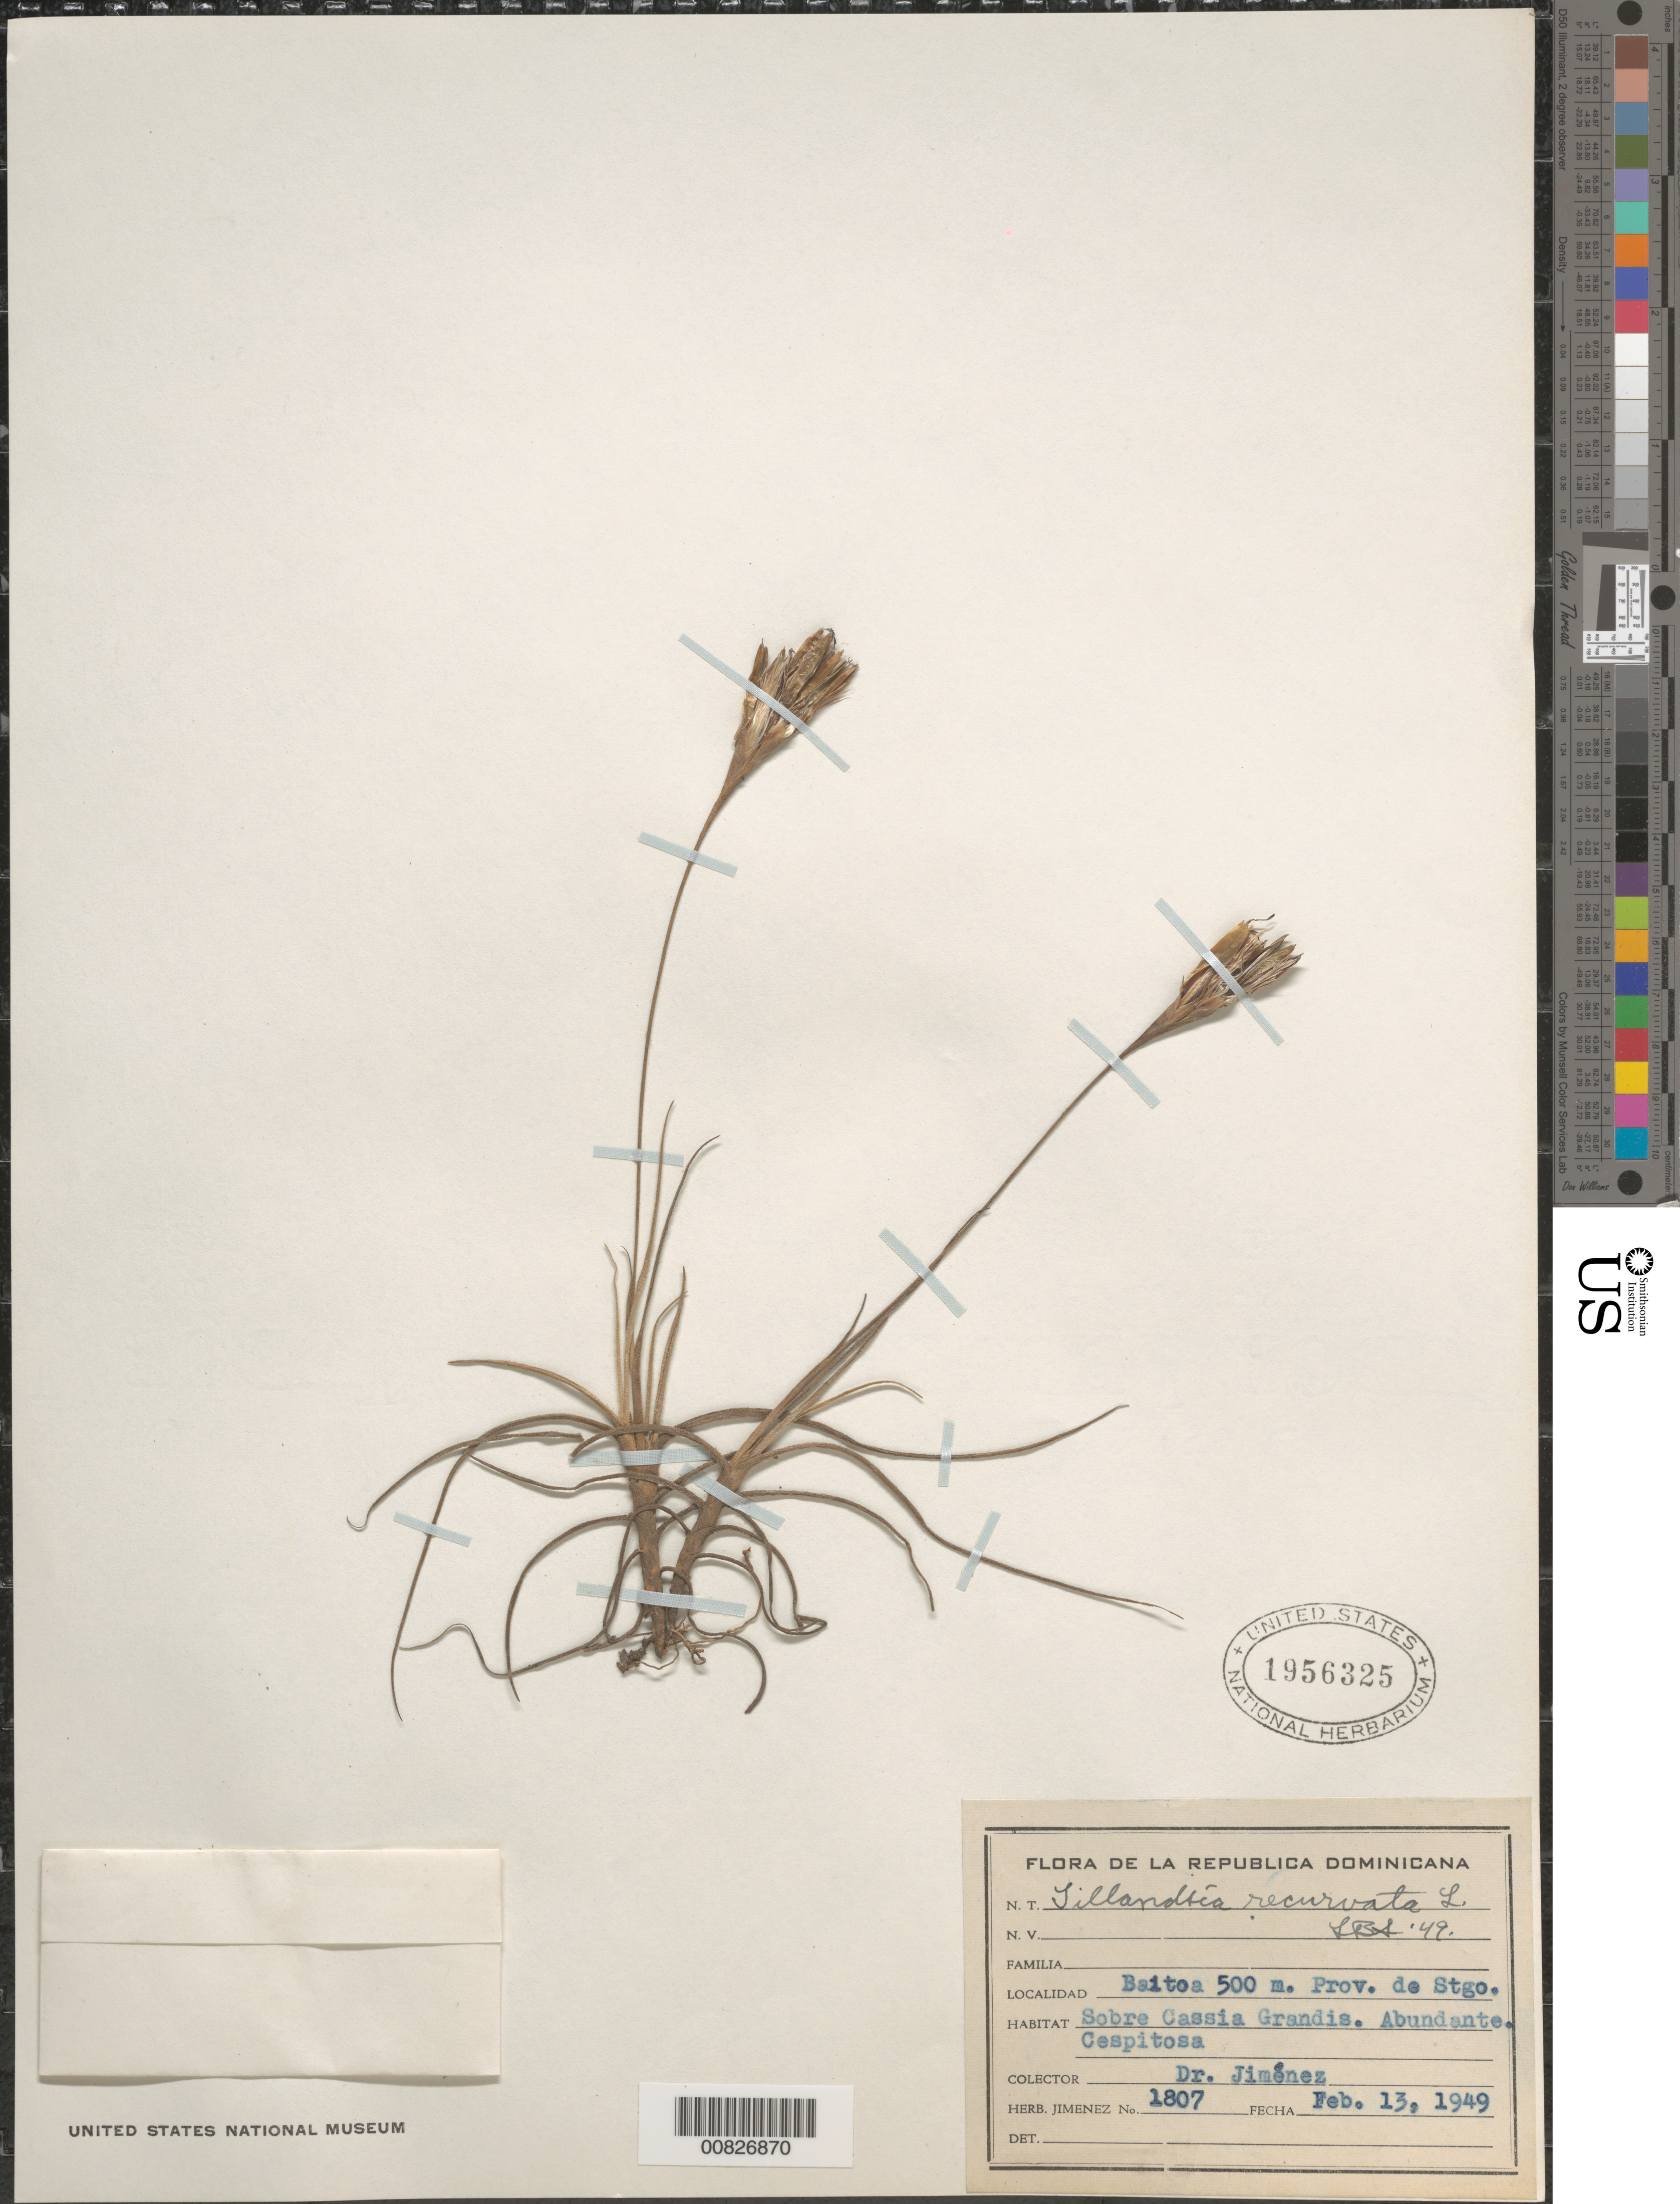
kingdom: Plantae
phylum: Tracheophyta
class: Liliopsida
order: Poales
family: Bromeliaceae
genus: Tillandsia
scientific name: Tillandsia recurvata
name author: L.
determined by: Smith, Lyman B., (US), NMNH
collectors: Jimenez, --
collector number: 1807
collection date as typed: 13 Feb 1949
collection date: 1949-02-13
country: Dominican Republic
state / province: Santiago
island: Hispaniola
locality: Baitoa. Prov. de Santiago.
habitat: Sobre Cassia grandis.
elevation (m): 500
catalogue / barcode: US 1956325